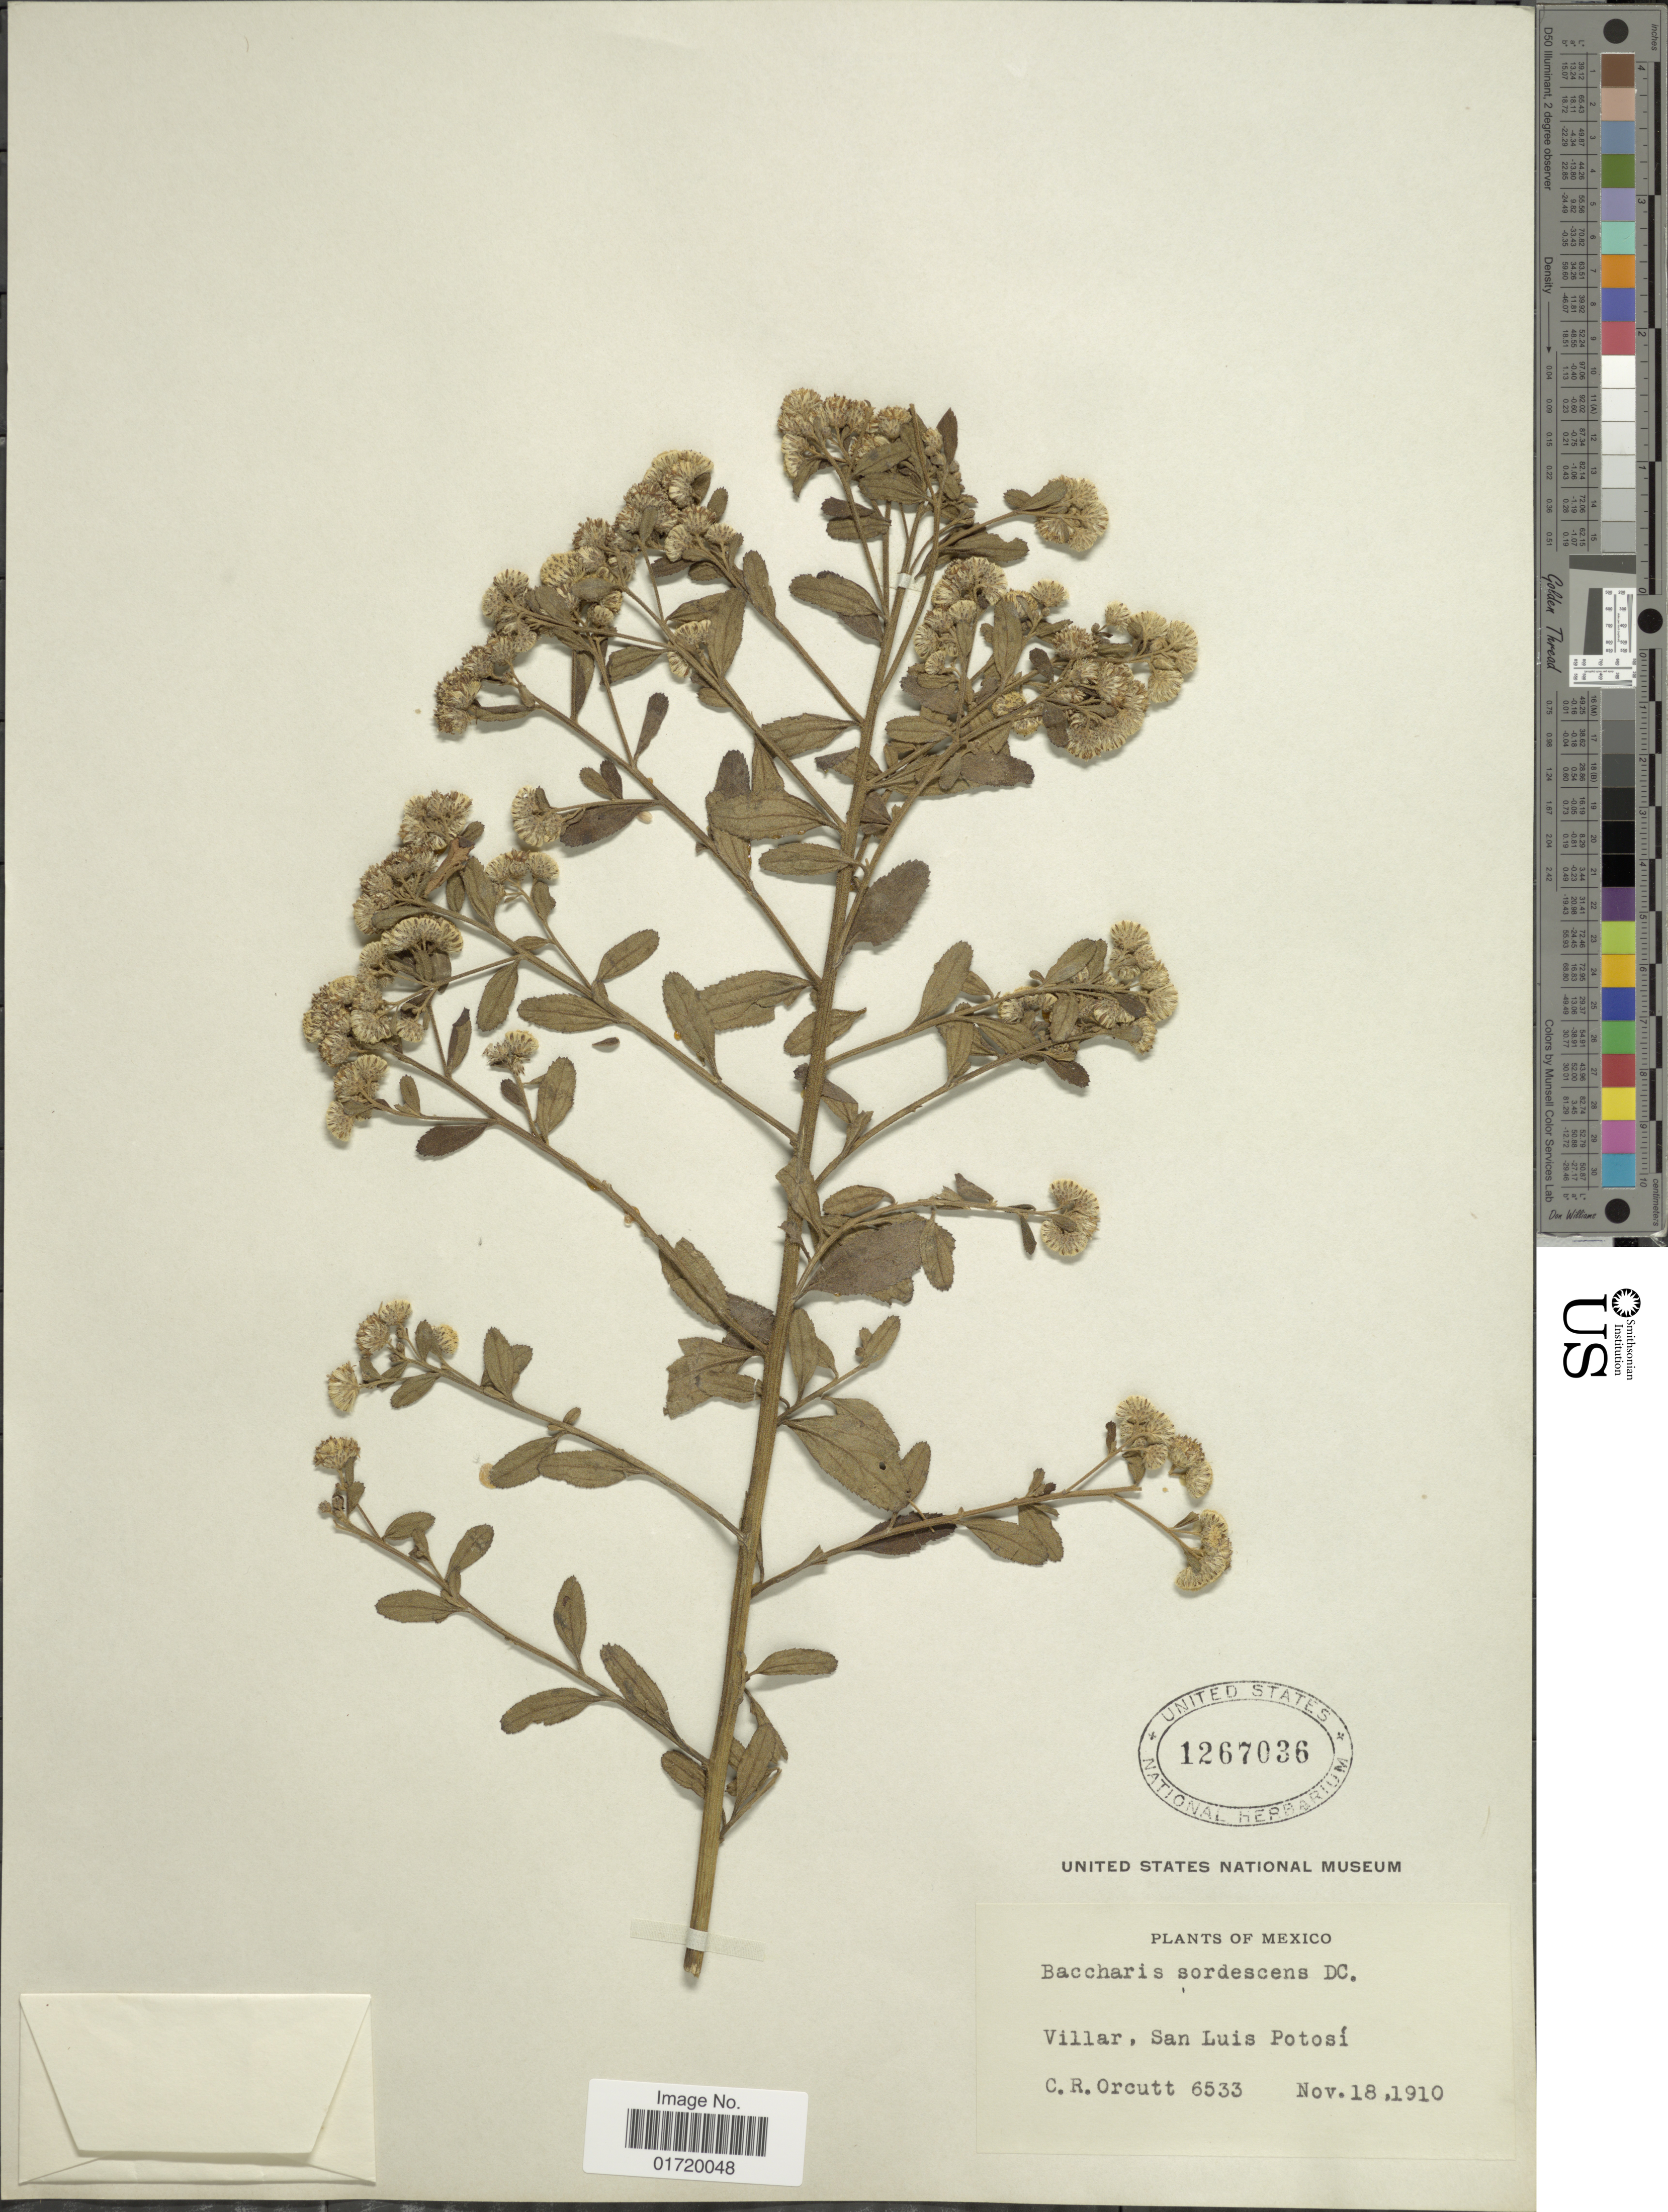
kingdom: Plantae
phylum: Tracheophyta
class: Magnoliopsida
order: Asterales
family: Asteraceae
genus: Baccharis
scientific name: Baccharis sordescens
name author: DC.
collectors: C. R. Orcutt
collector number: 6533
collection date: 1910-11-18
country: Mexico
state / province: San Luis Potosí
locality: Villar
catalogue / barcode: US 1267036